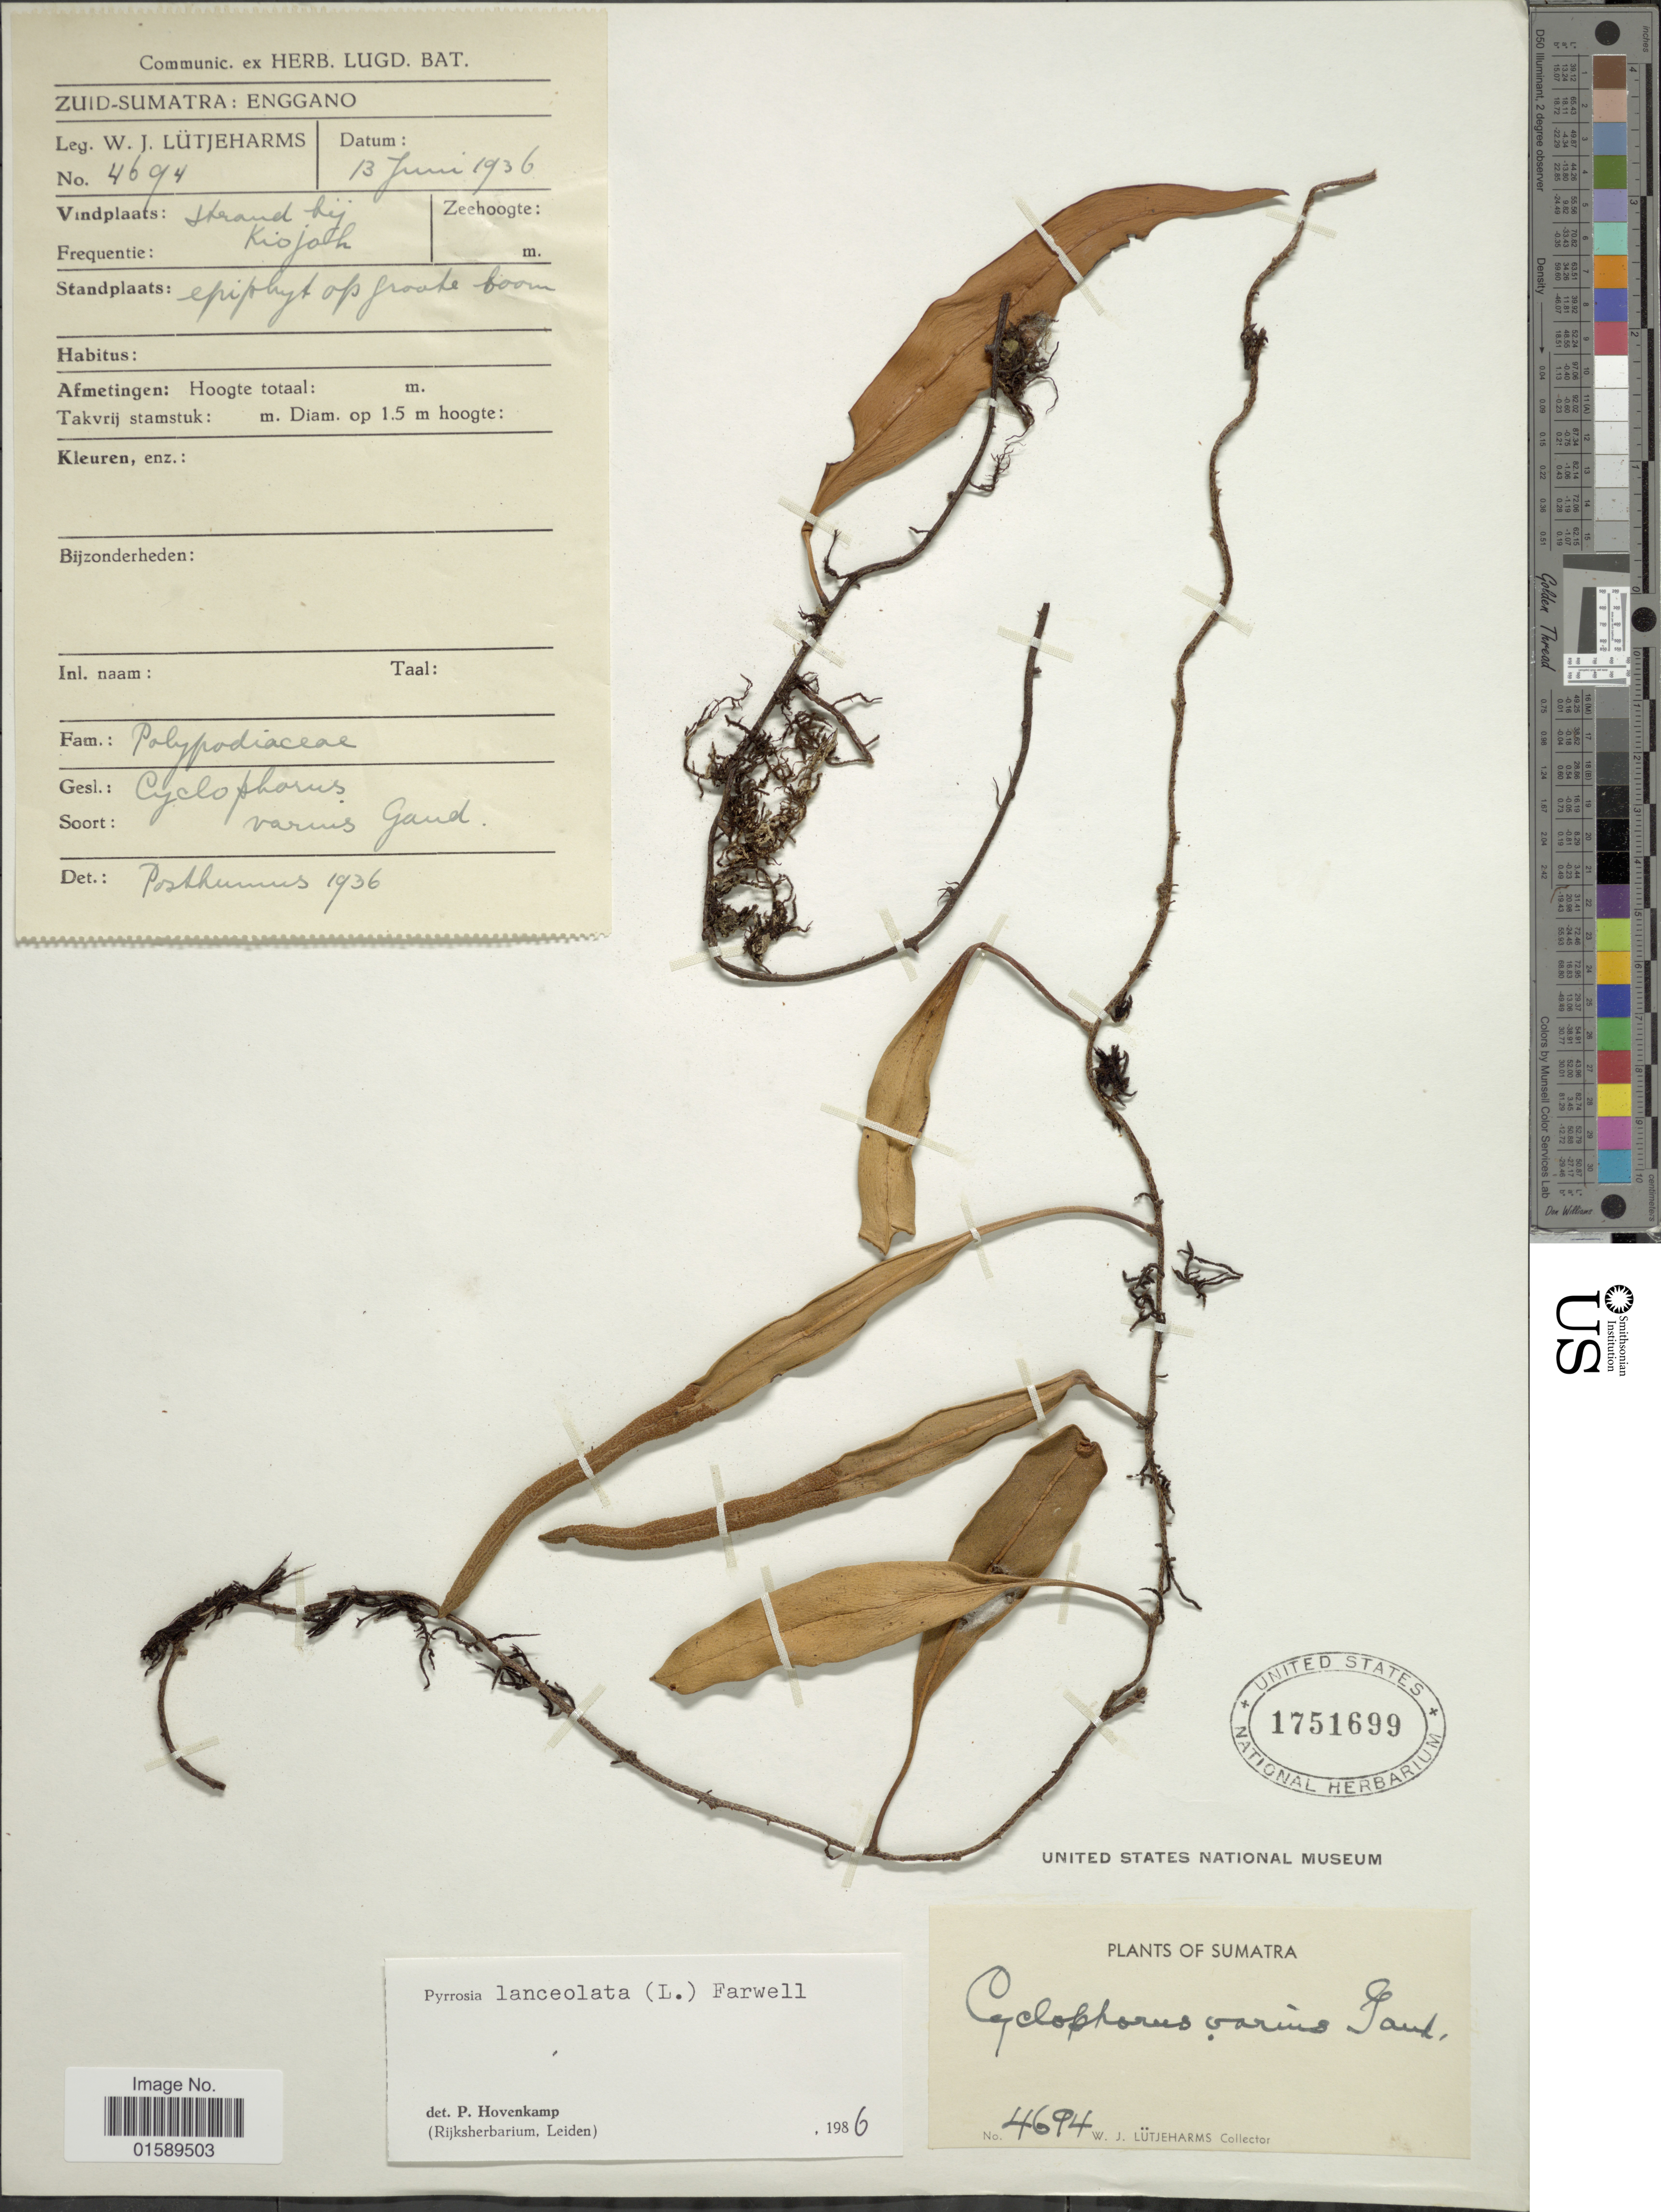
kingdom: Plantae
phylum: Tracheophyta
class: Polypodiopsida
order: Polypodiales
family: Polypodiaceae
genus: Pyrrosia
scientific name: Pyrrosia lanceolata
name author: (L.) Farw.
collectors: W. Lütjeharms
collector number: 4694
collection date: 1936-06-13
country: Indonesia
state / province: Sumatra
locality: Zuid-Sumatra: Enggano. Strand bij Kiojoh. [interpreted]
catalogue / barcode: US 1751699